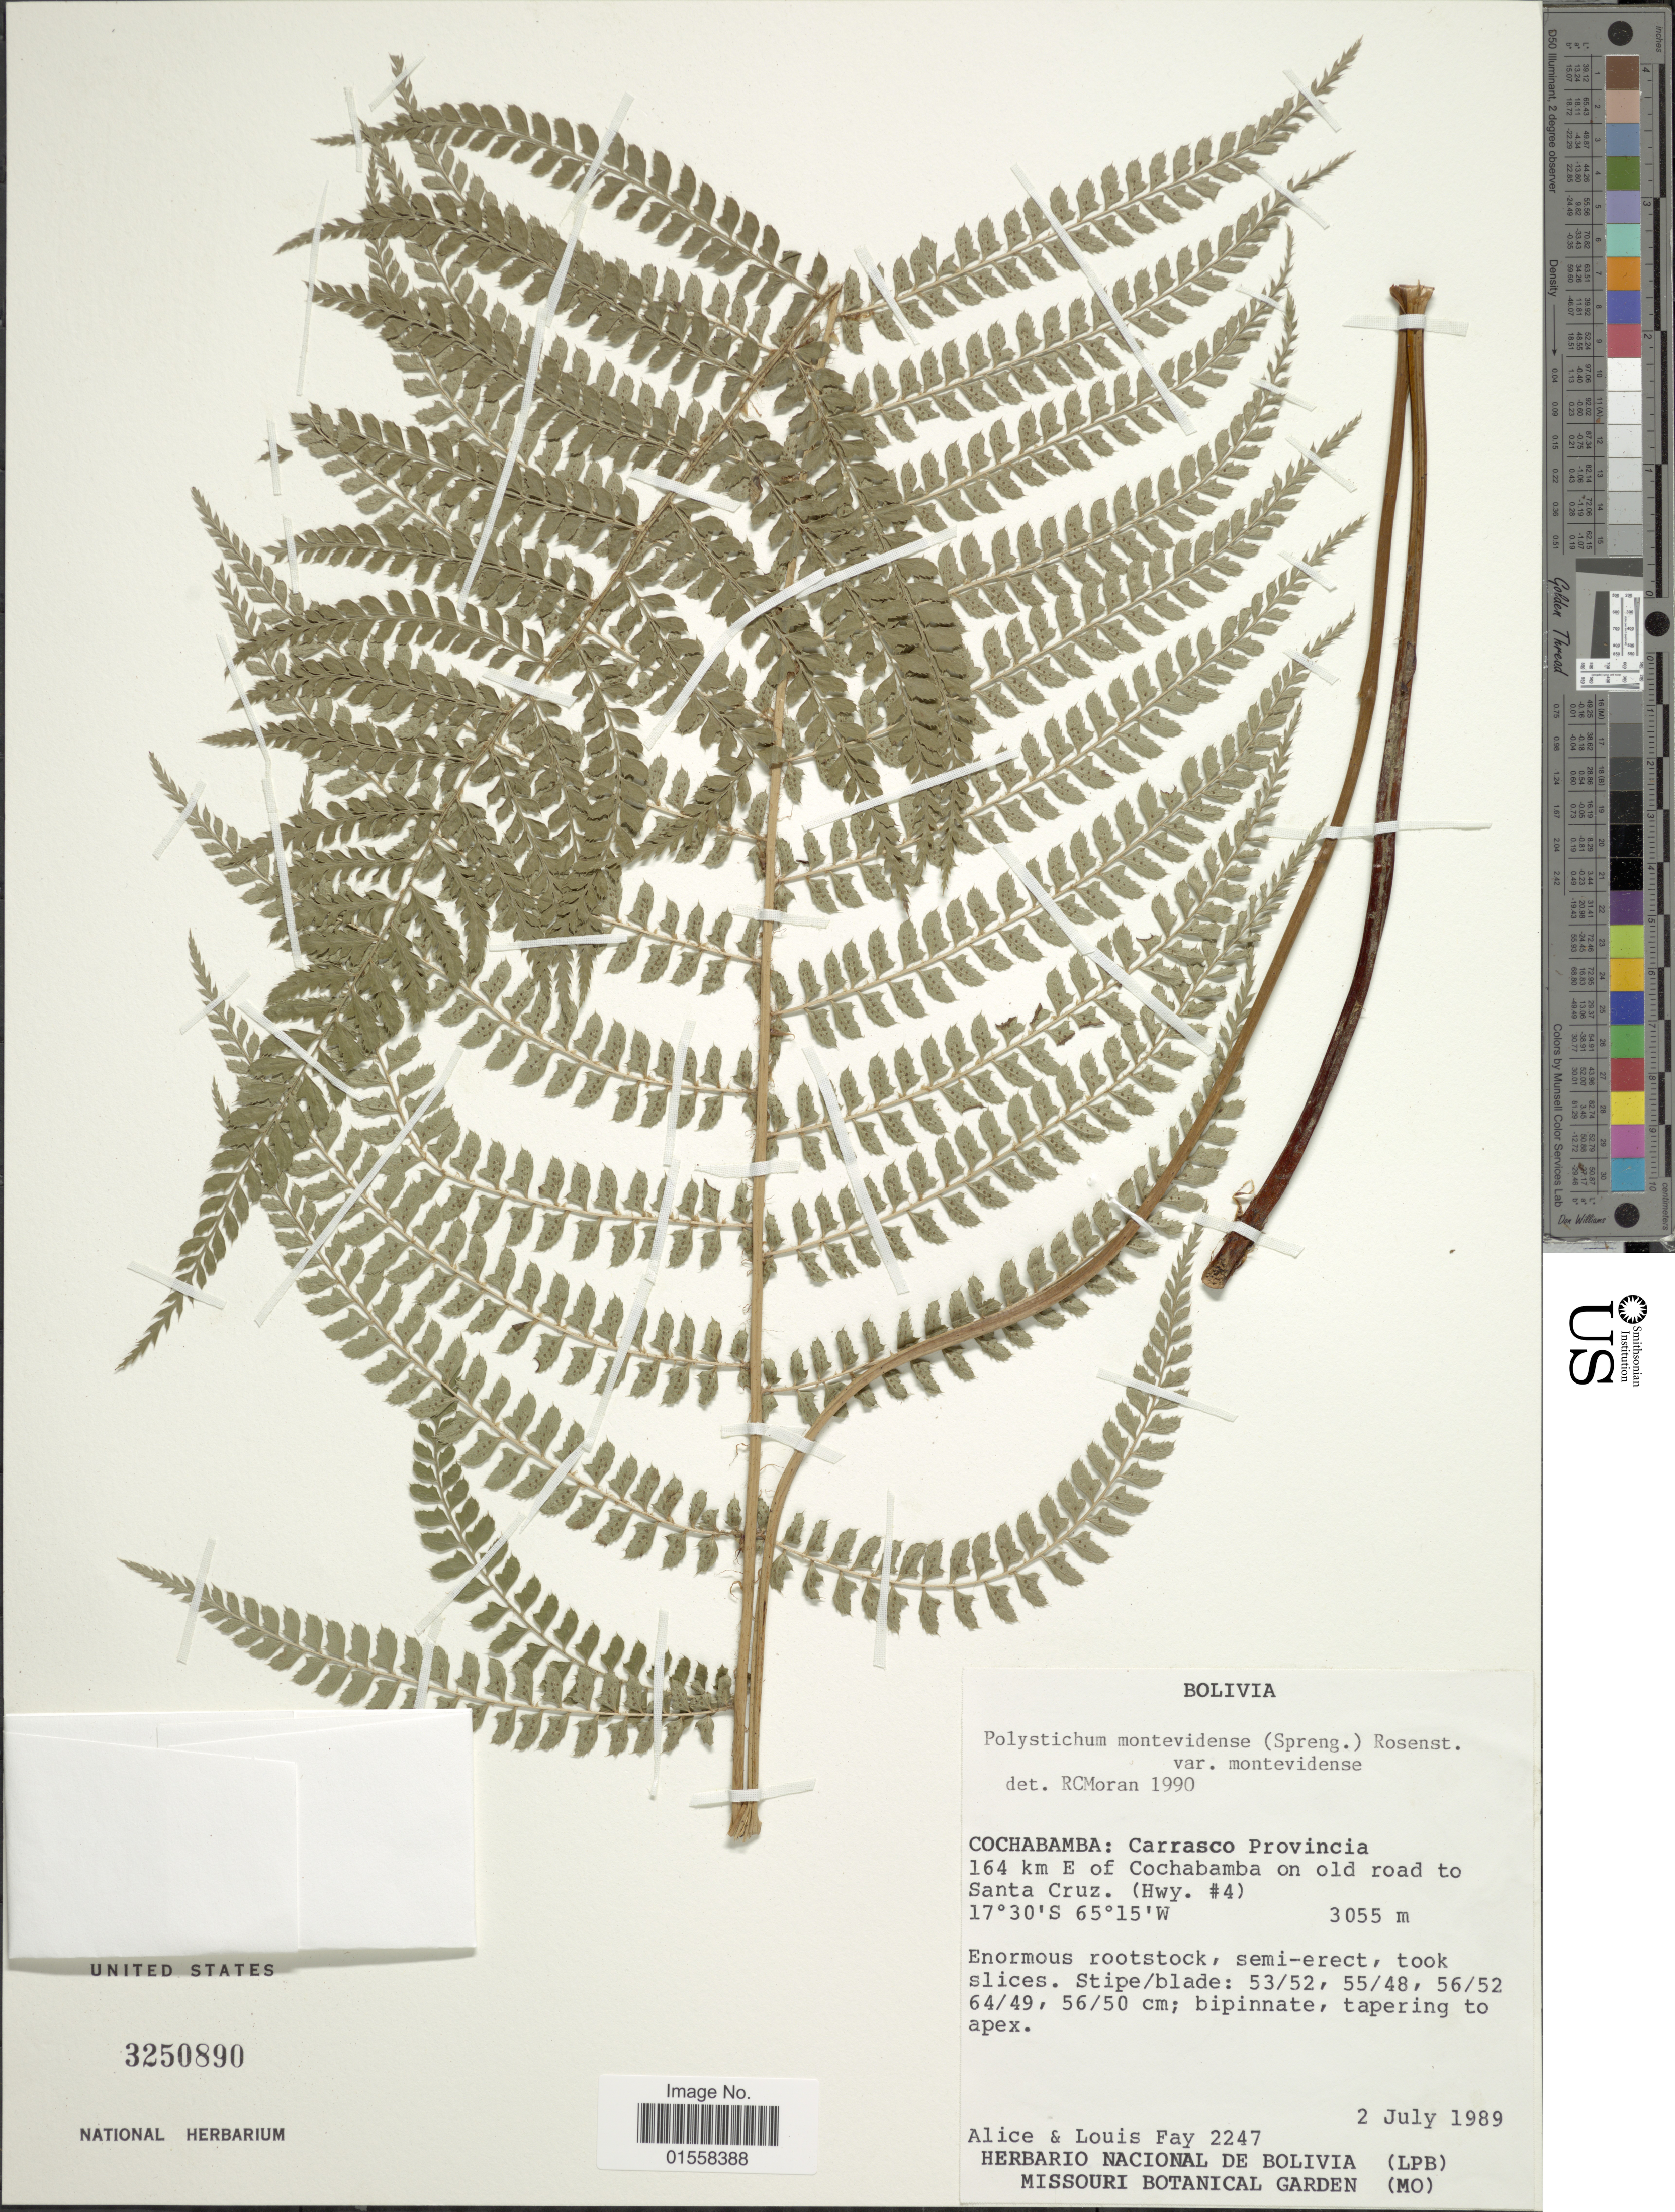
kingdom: Plantae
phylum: Tracheophyta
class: Polypodiopsida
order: Polypodiales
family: Dryopteridaceae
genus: Polystichum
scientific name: Polystichum montevidense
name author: (Spreng.) Rosenst.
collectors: A. Fay & L. Fay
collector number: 2247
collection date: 1989-07-02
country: Bolivia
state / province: Cochabamba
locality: Bolivia, Cochabamba: Carrasco Provincia 164 km E of Cochabamba on old road to Santa Cruz ( Hwy.#4).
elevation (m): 3055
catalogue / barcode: US 3250890